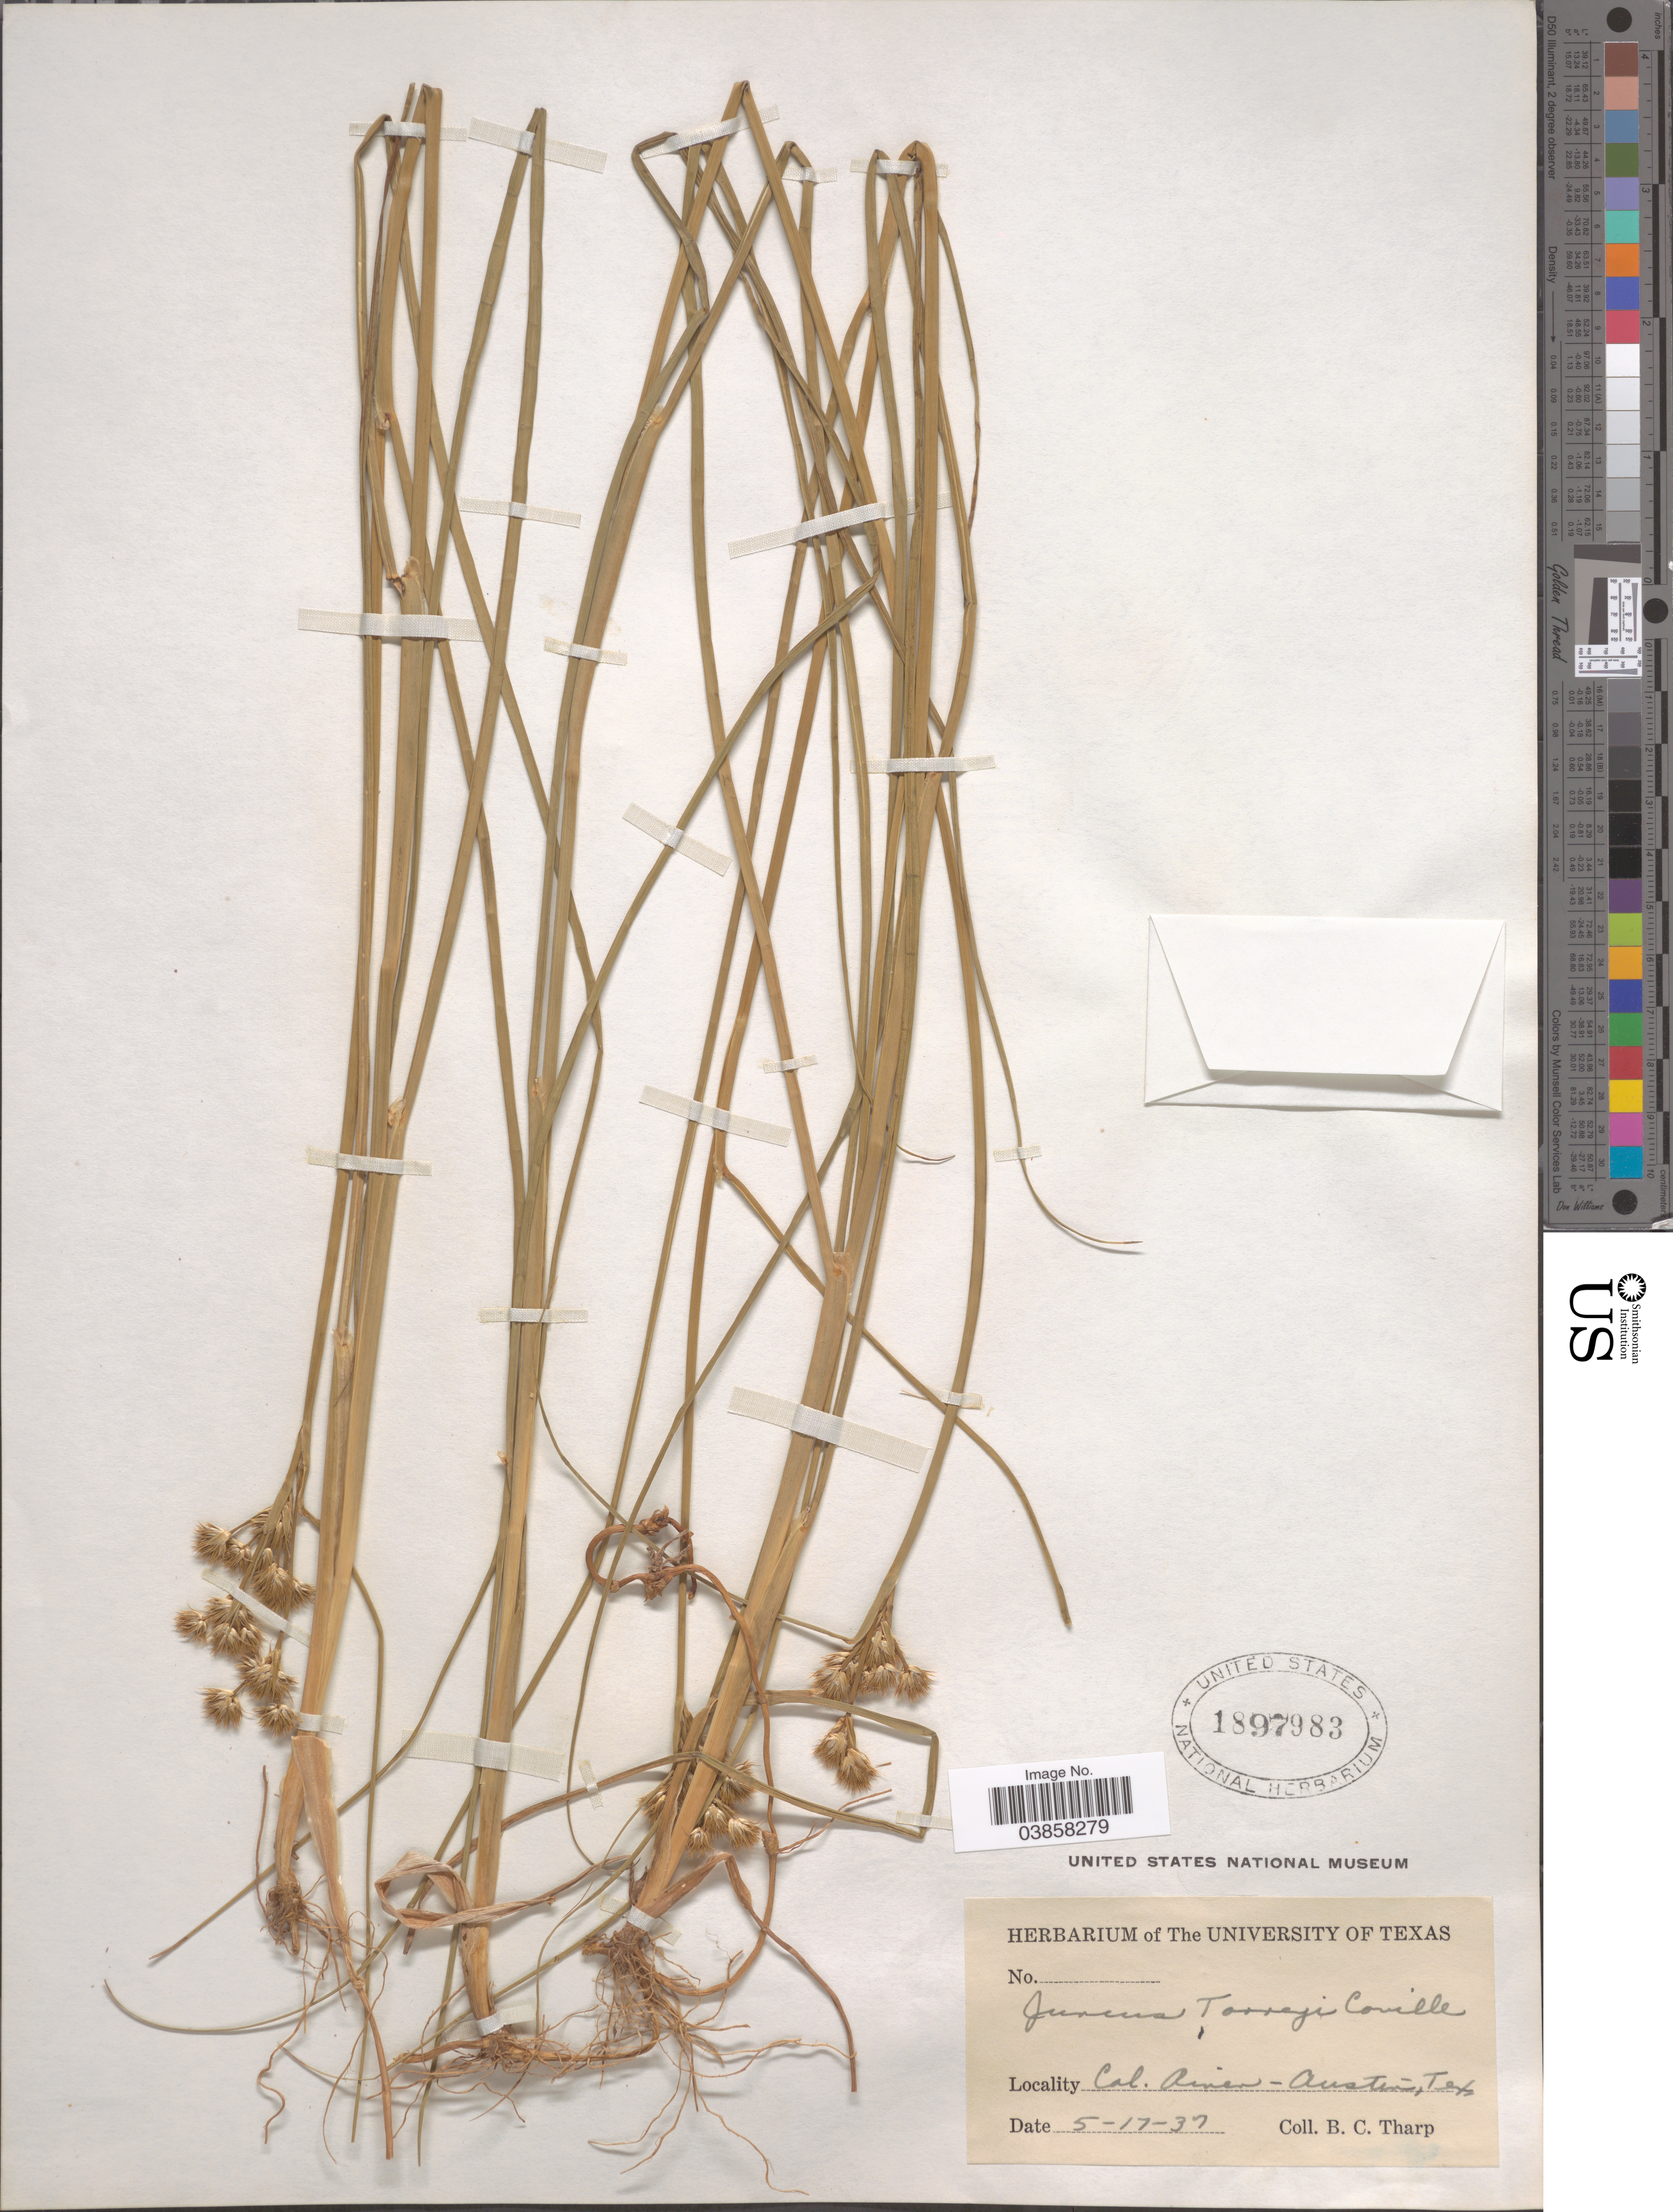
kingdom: Plantae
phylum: Tracheophyta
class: Liliopsida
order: Poales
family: Juncaceae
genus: Juncus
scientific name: Juncus torreyi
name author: Coville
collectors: B. C. Tharp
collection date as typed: Transcribed d/m/y: 17/5/37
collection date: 1937-05-17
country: United States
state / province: Texas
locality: Col. [Colorado] River -Austin.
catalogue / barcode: US 1897983